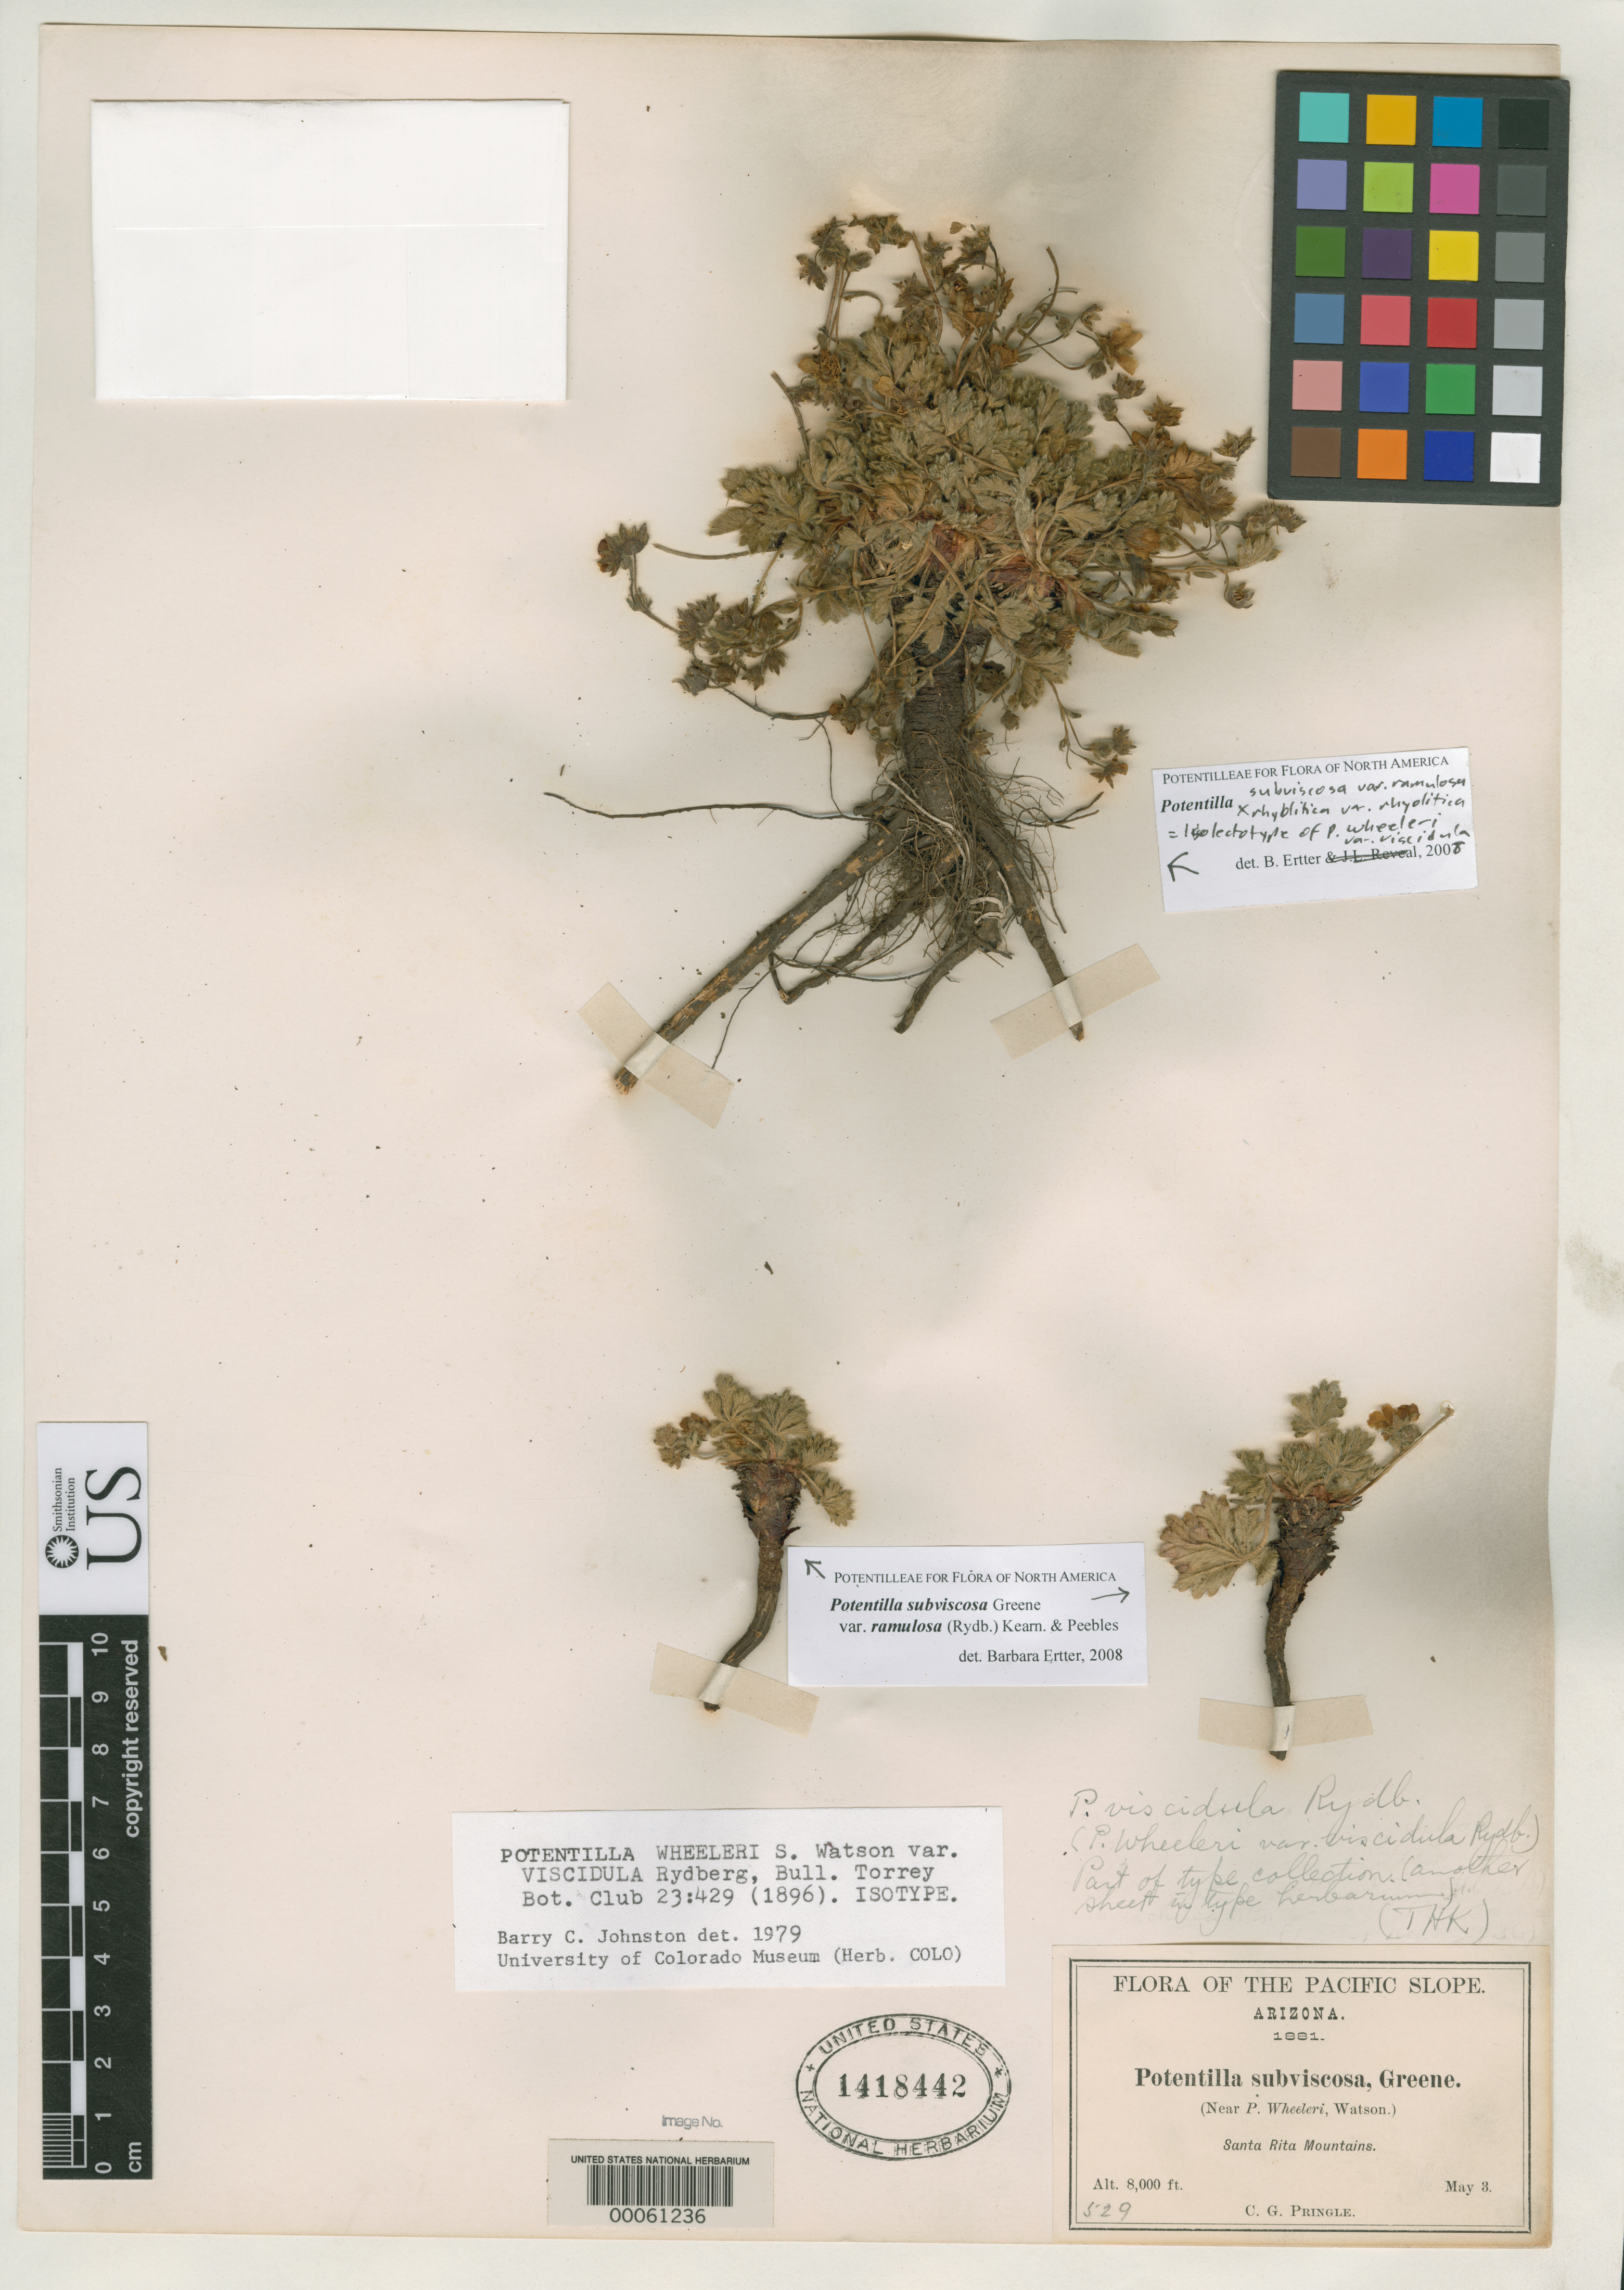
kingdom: Plantae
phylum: Tracheophyta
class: Magnoliopsida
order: Rosales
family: Rosaceae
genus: Potentilla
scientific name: Potentilla wheeleri var. viscidula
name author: Rydb.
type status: Isolectotype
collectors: C. G. Pringle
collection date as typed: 03 May 1881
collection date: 1881-05-03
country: United States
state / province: Arizona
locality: Santa Rita Mountains.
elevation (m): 2438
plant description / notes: As annotated by B. Ertter, collection is mixture of two taxa; for discussion see J. Bot. Res. Inst. Texas 1: 48-49 (2007).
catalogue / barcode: US 1418442